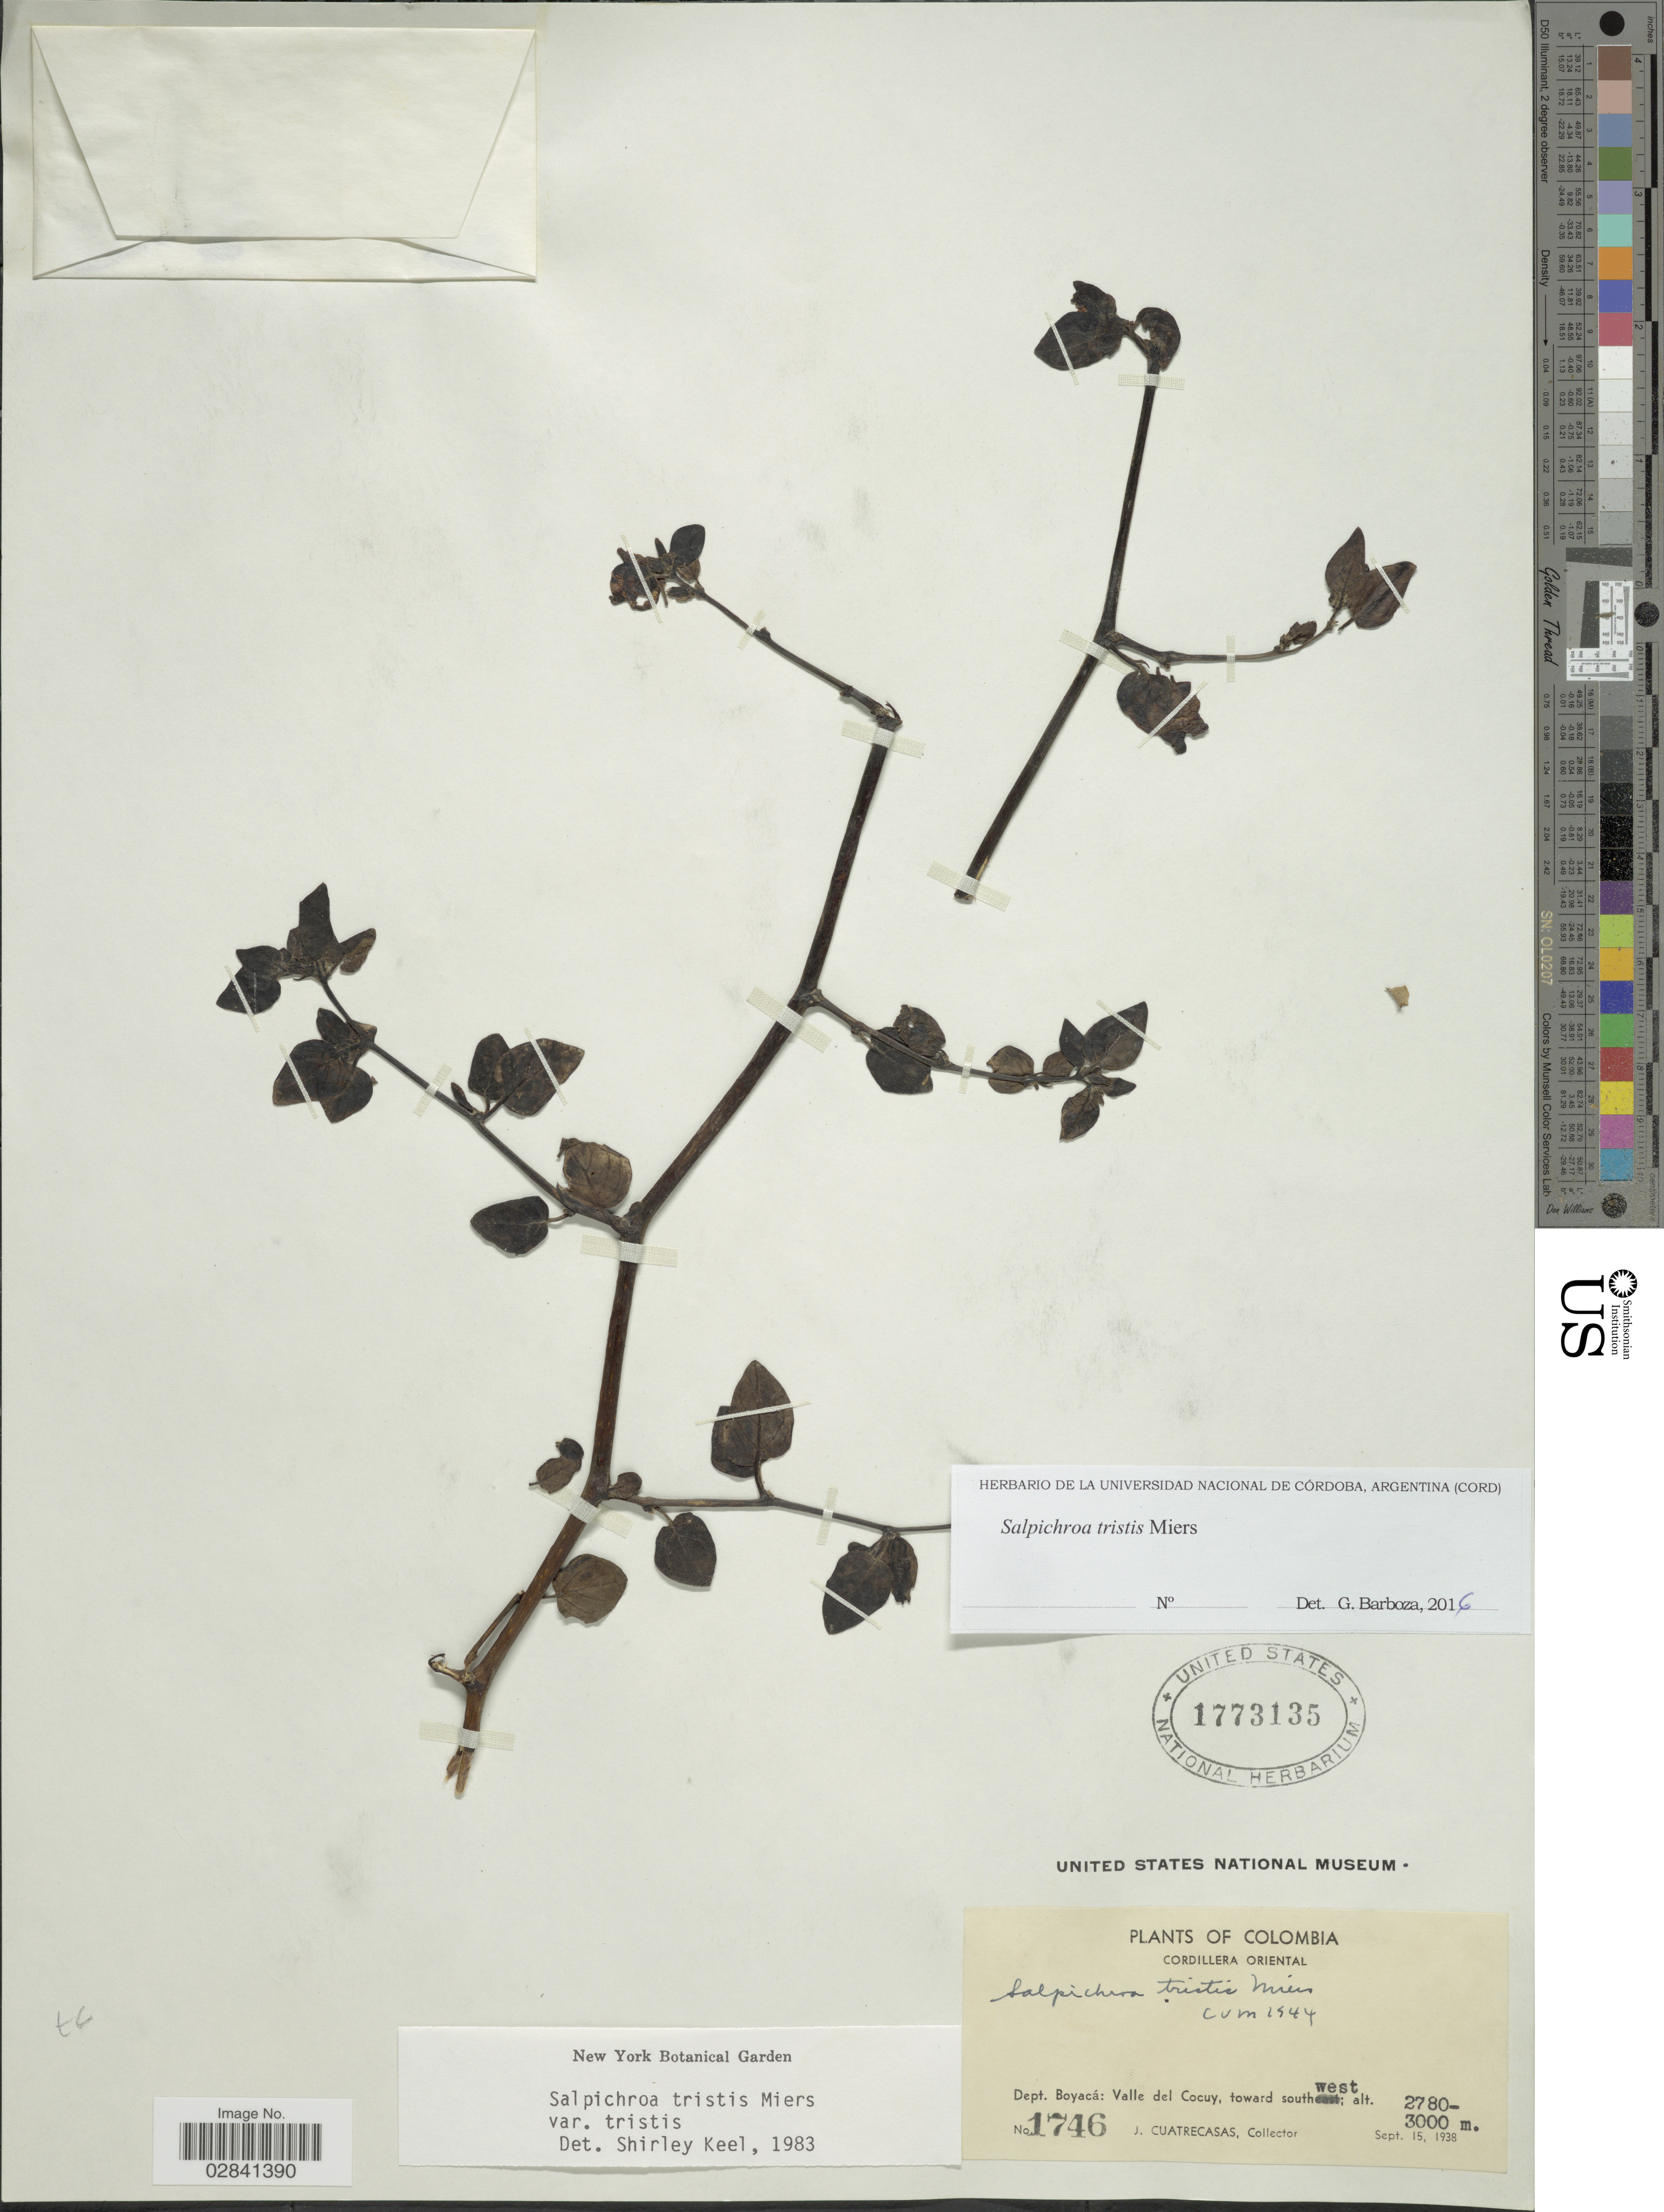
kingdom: Plantae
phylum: Tracheophyta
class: Magnoliopsida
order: Solanales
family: Solanaceae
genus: Salpichroa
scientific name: Salpichroa tristis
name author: Walp.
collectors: J. Cuatrecasas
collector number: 1746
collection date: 1938-09-15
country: Colombia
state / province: Boyacá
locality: Cordillera Oriental. Dept. Boyacá: Valle del Cocuy, toward southwest.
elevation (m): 2780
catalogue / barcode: US 1773135